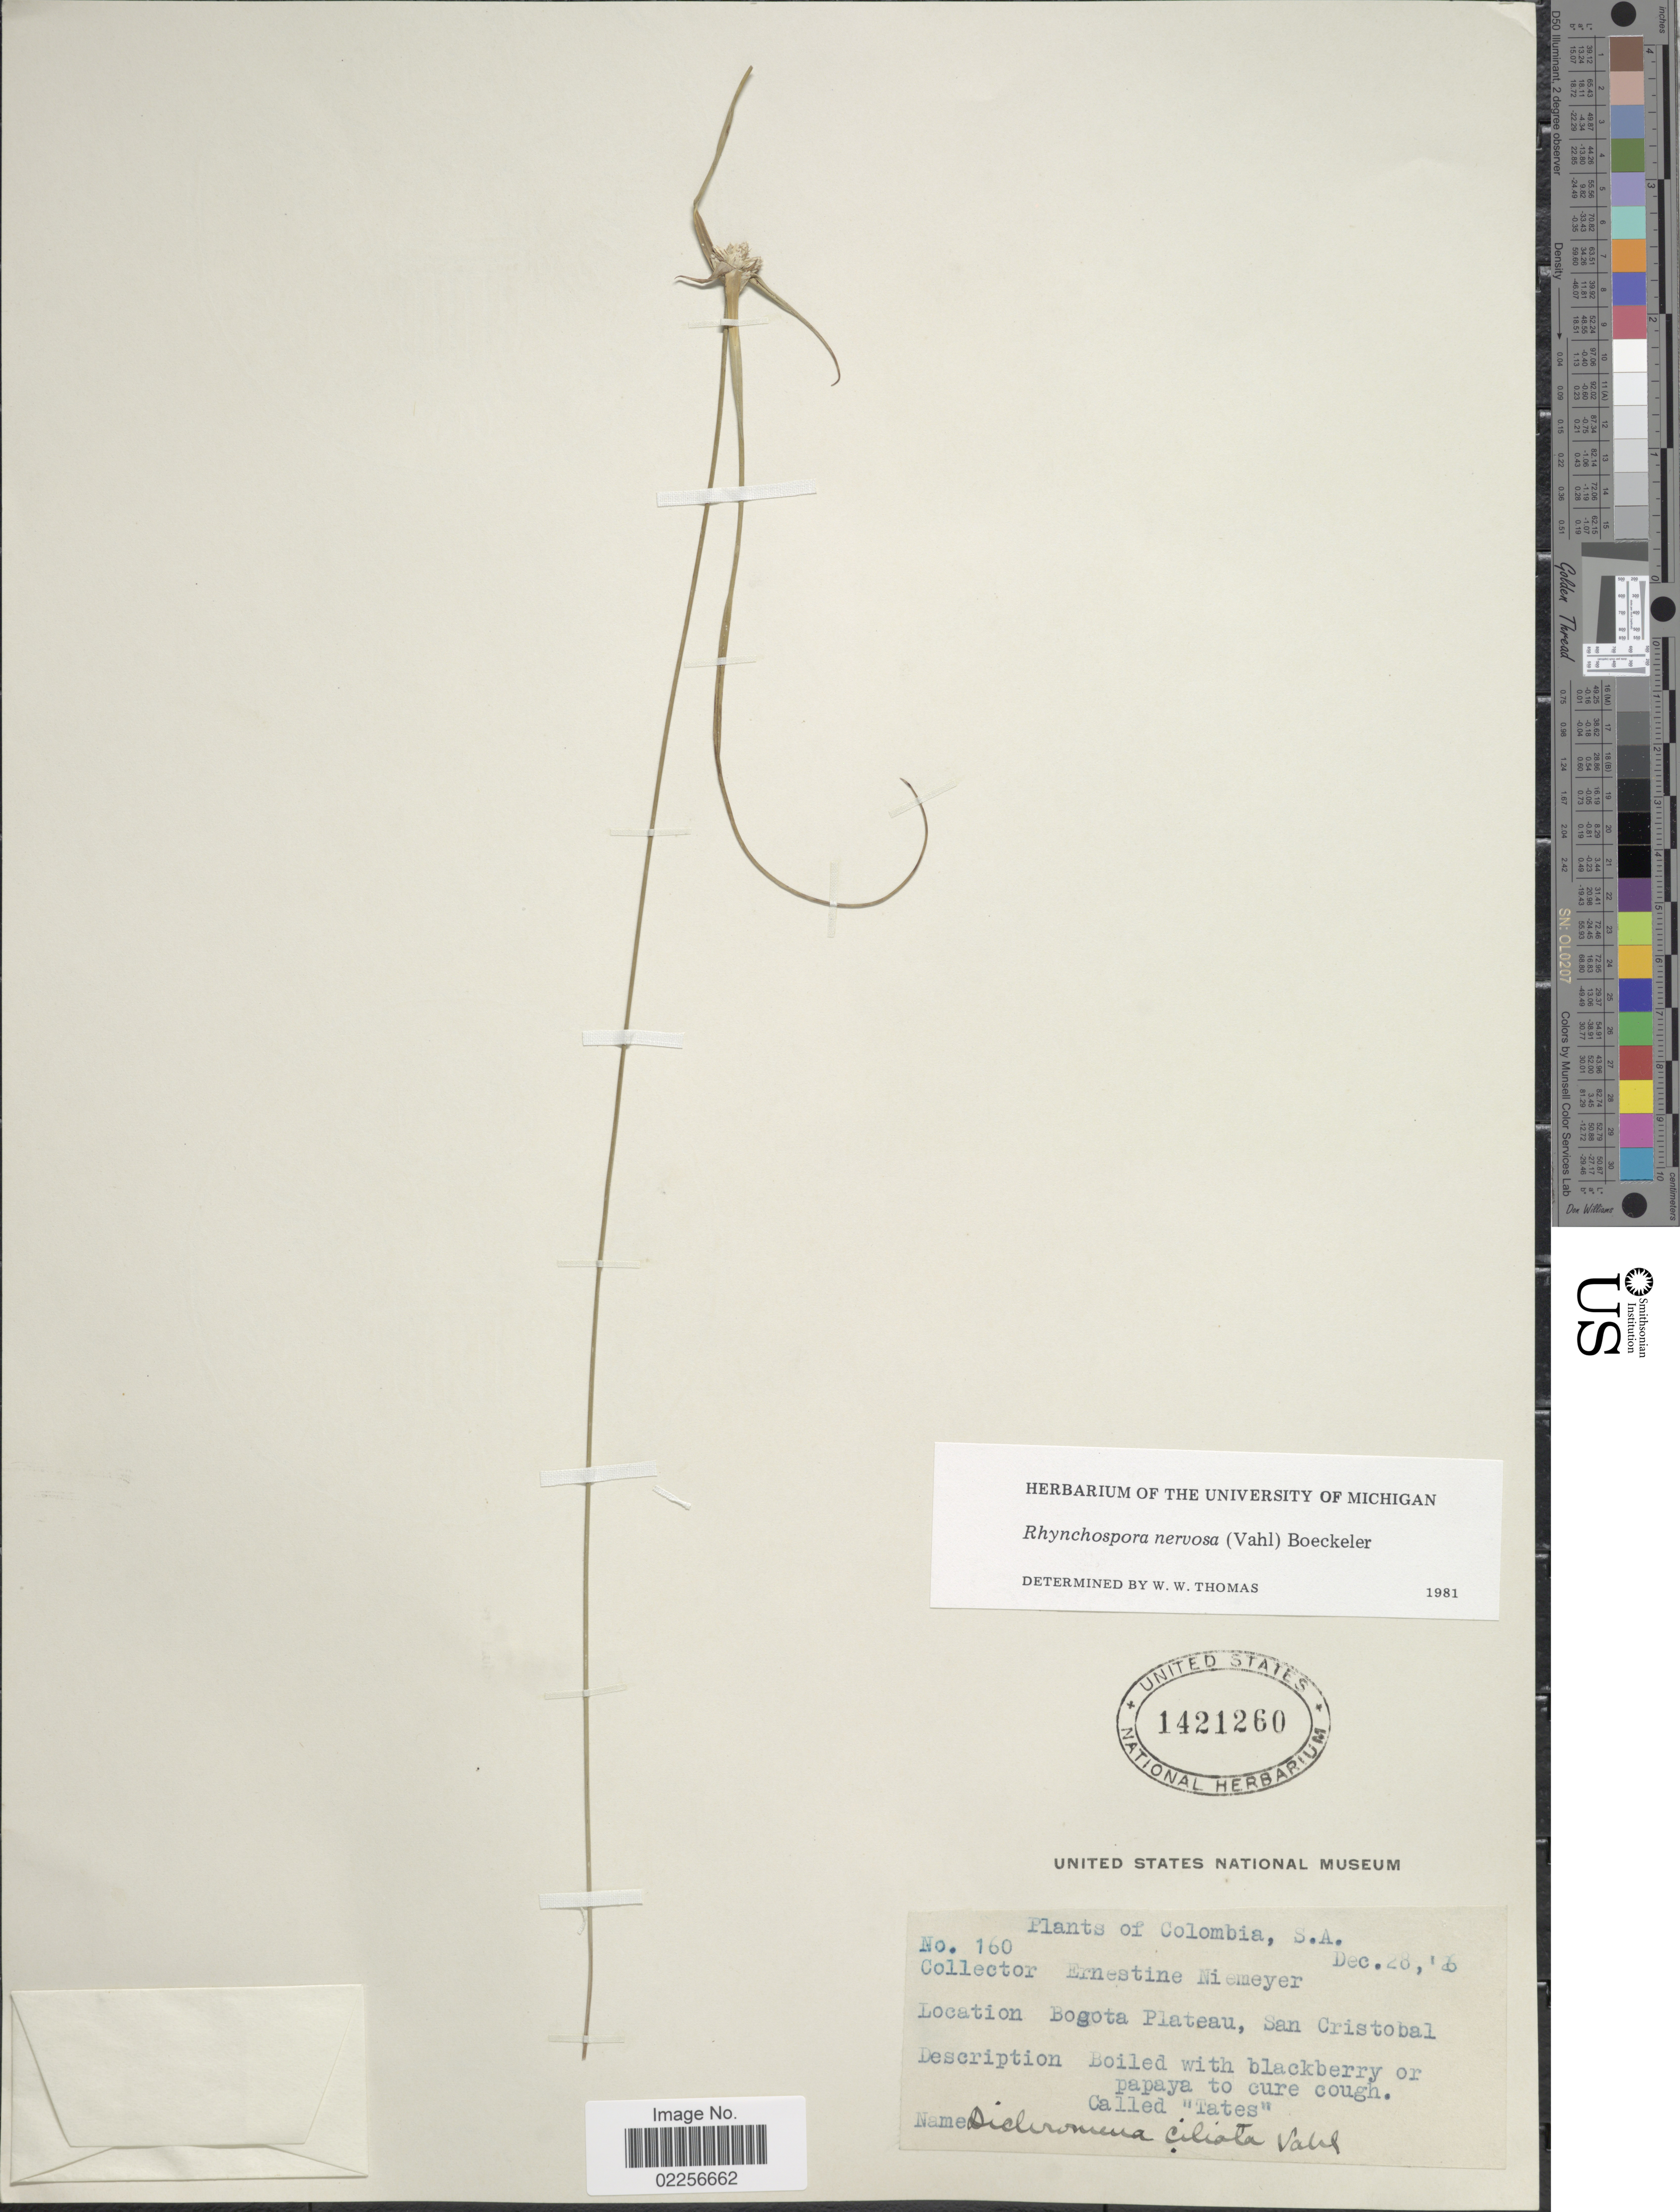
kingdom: Plantae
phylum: Tracheophyta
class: Liliopsida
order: Poales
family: Cyperaceae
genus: Rhynchospora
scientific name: Rhynchospora nervosa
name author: (Vahl) Boeckeler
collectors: E. H. Niemeyer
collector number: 160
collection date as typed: Transcribed d/m/y: 28/12/26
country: Colombia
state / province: Bogota D.C.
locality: Bogota Plateau, San Cristobal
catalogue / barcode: US 1421260